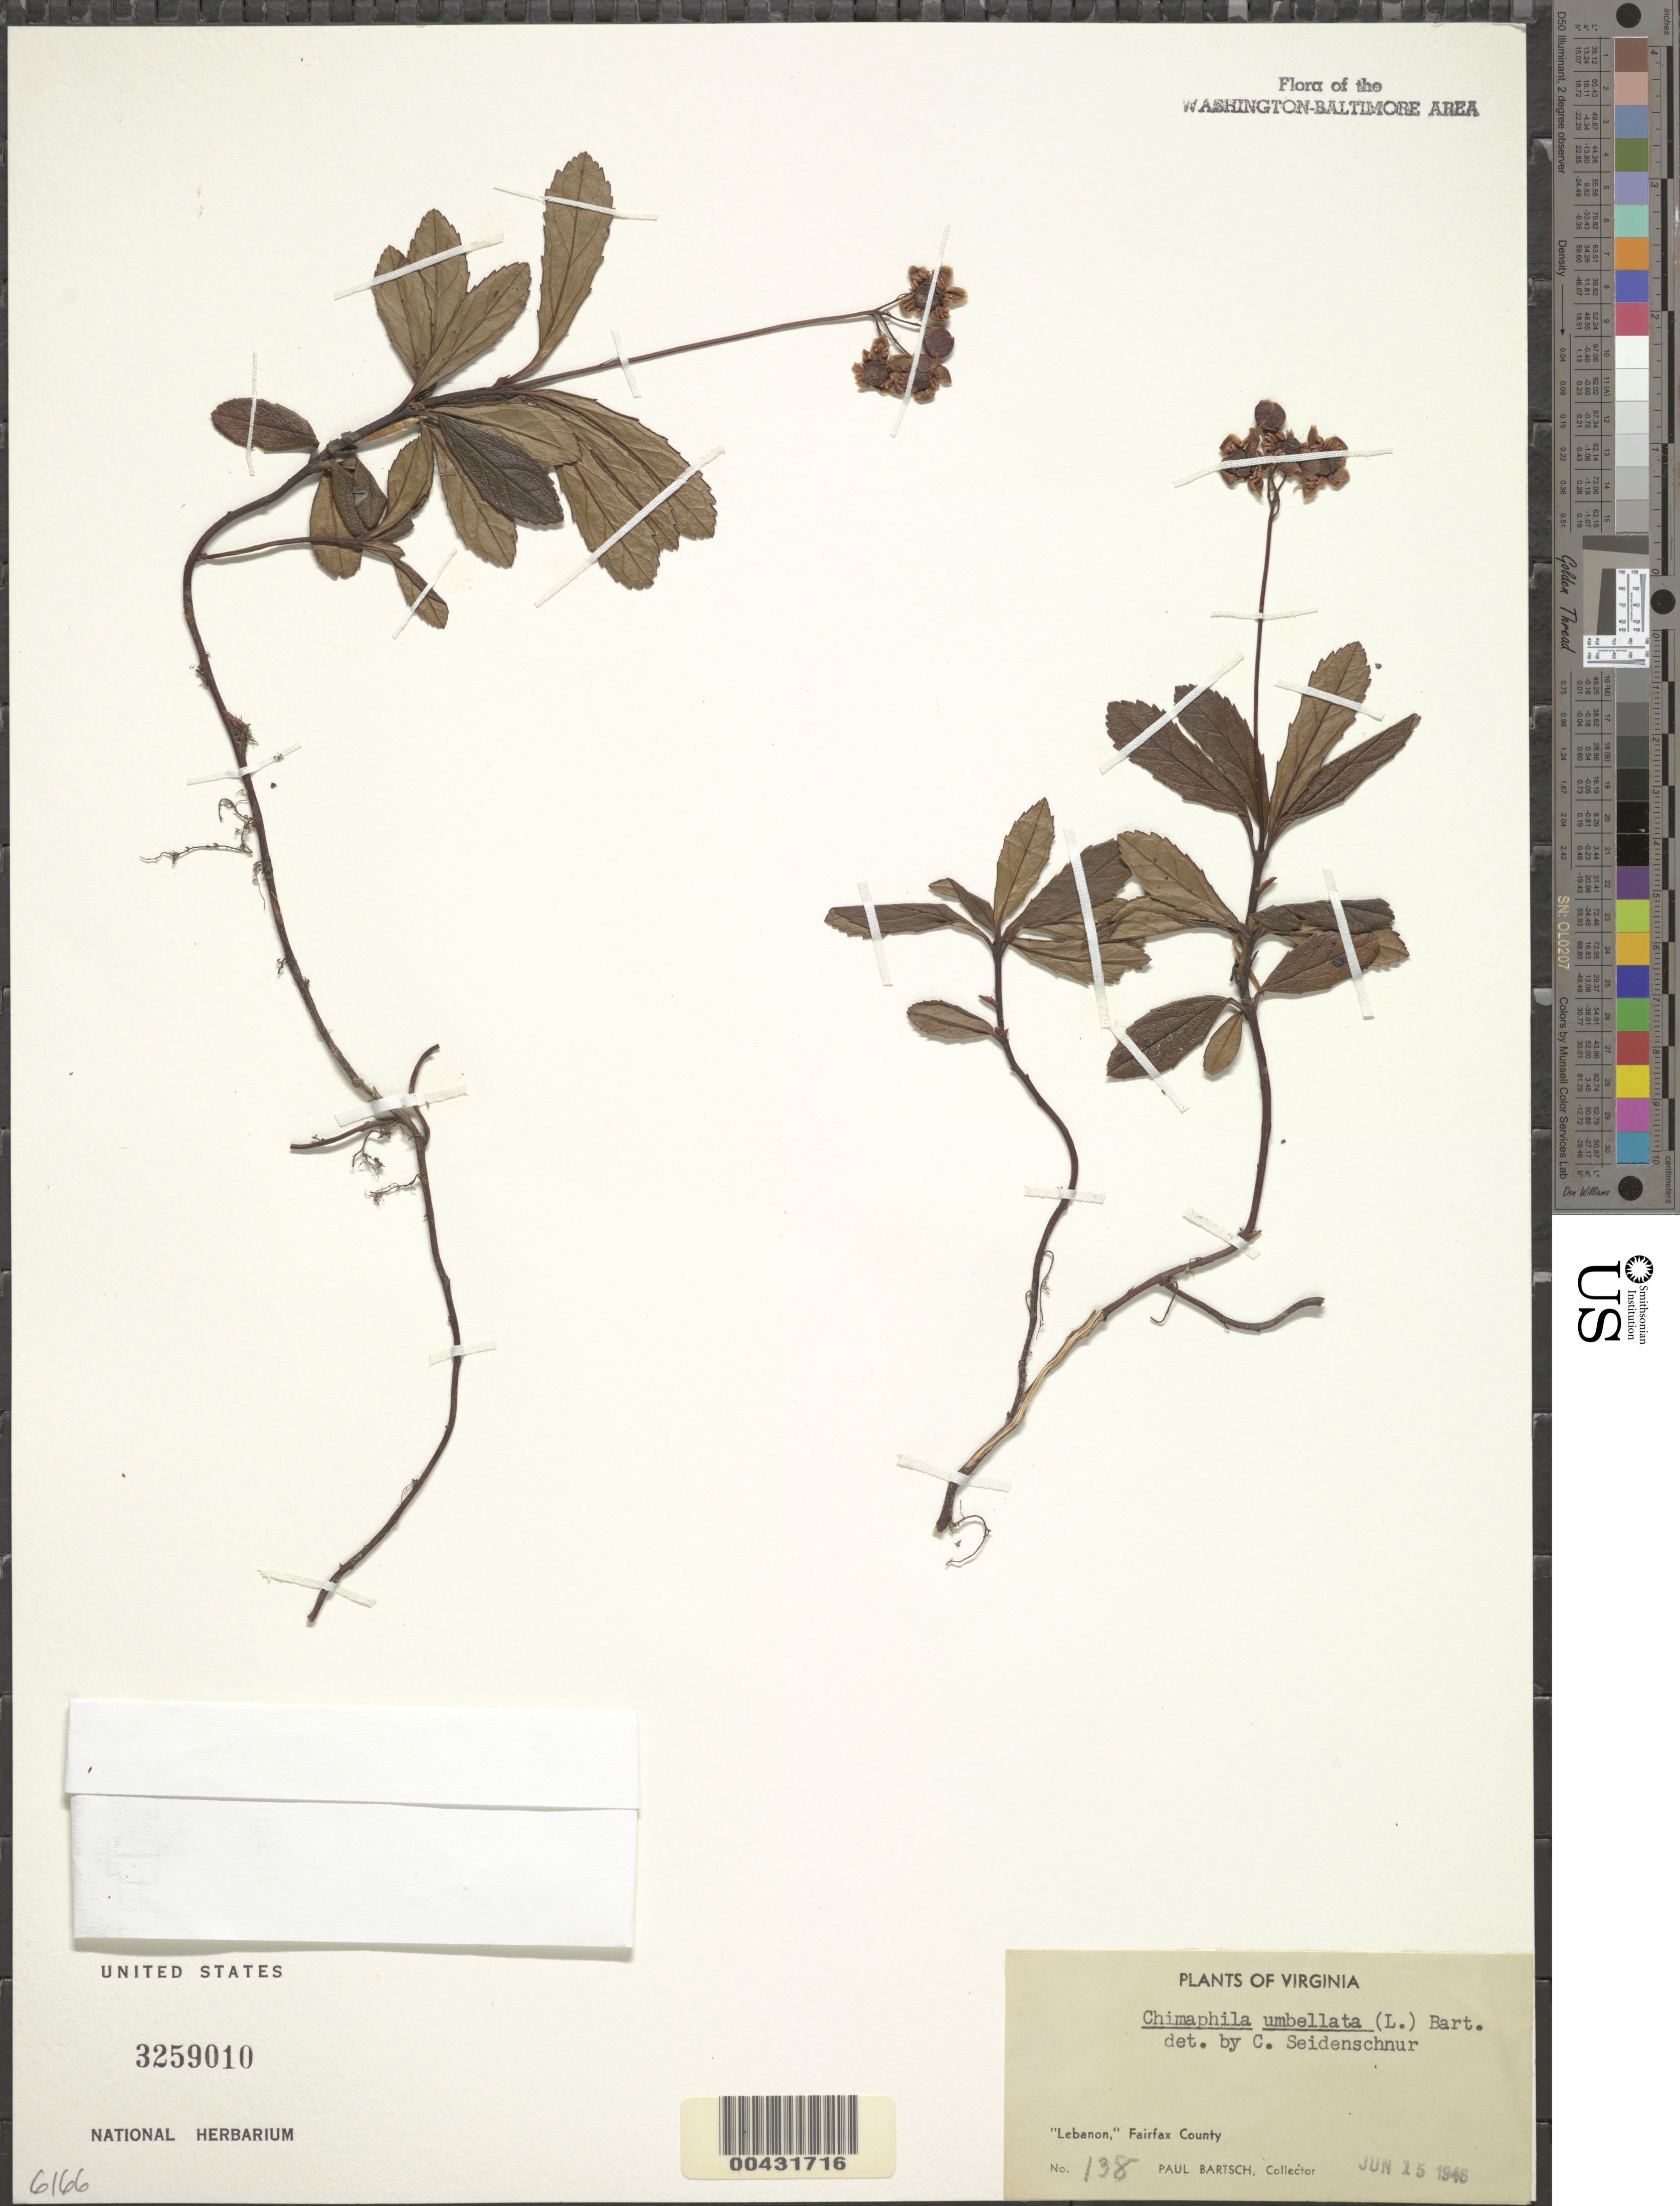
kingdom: Plantae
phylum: Tracheophyta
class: Magnoliopsida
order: Ericales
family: Ericaceae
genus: Chimaphila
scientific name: Chimaphila umbellata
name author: (L.) W.P.C. Barton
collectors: P. Bartsch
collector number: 138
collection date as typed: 15 Jun 1946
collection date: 1946-06-15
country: United States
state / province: Virginia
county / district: Fairfax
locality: Lebanon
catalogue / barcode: US 3259010